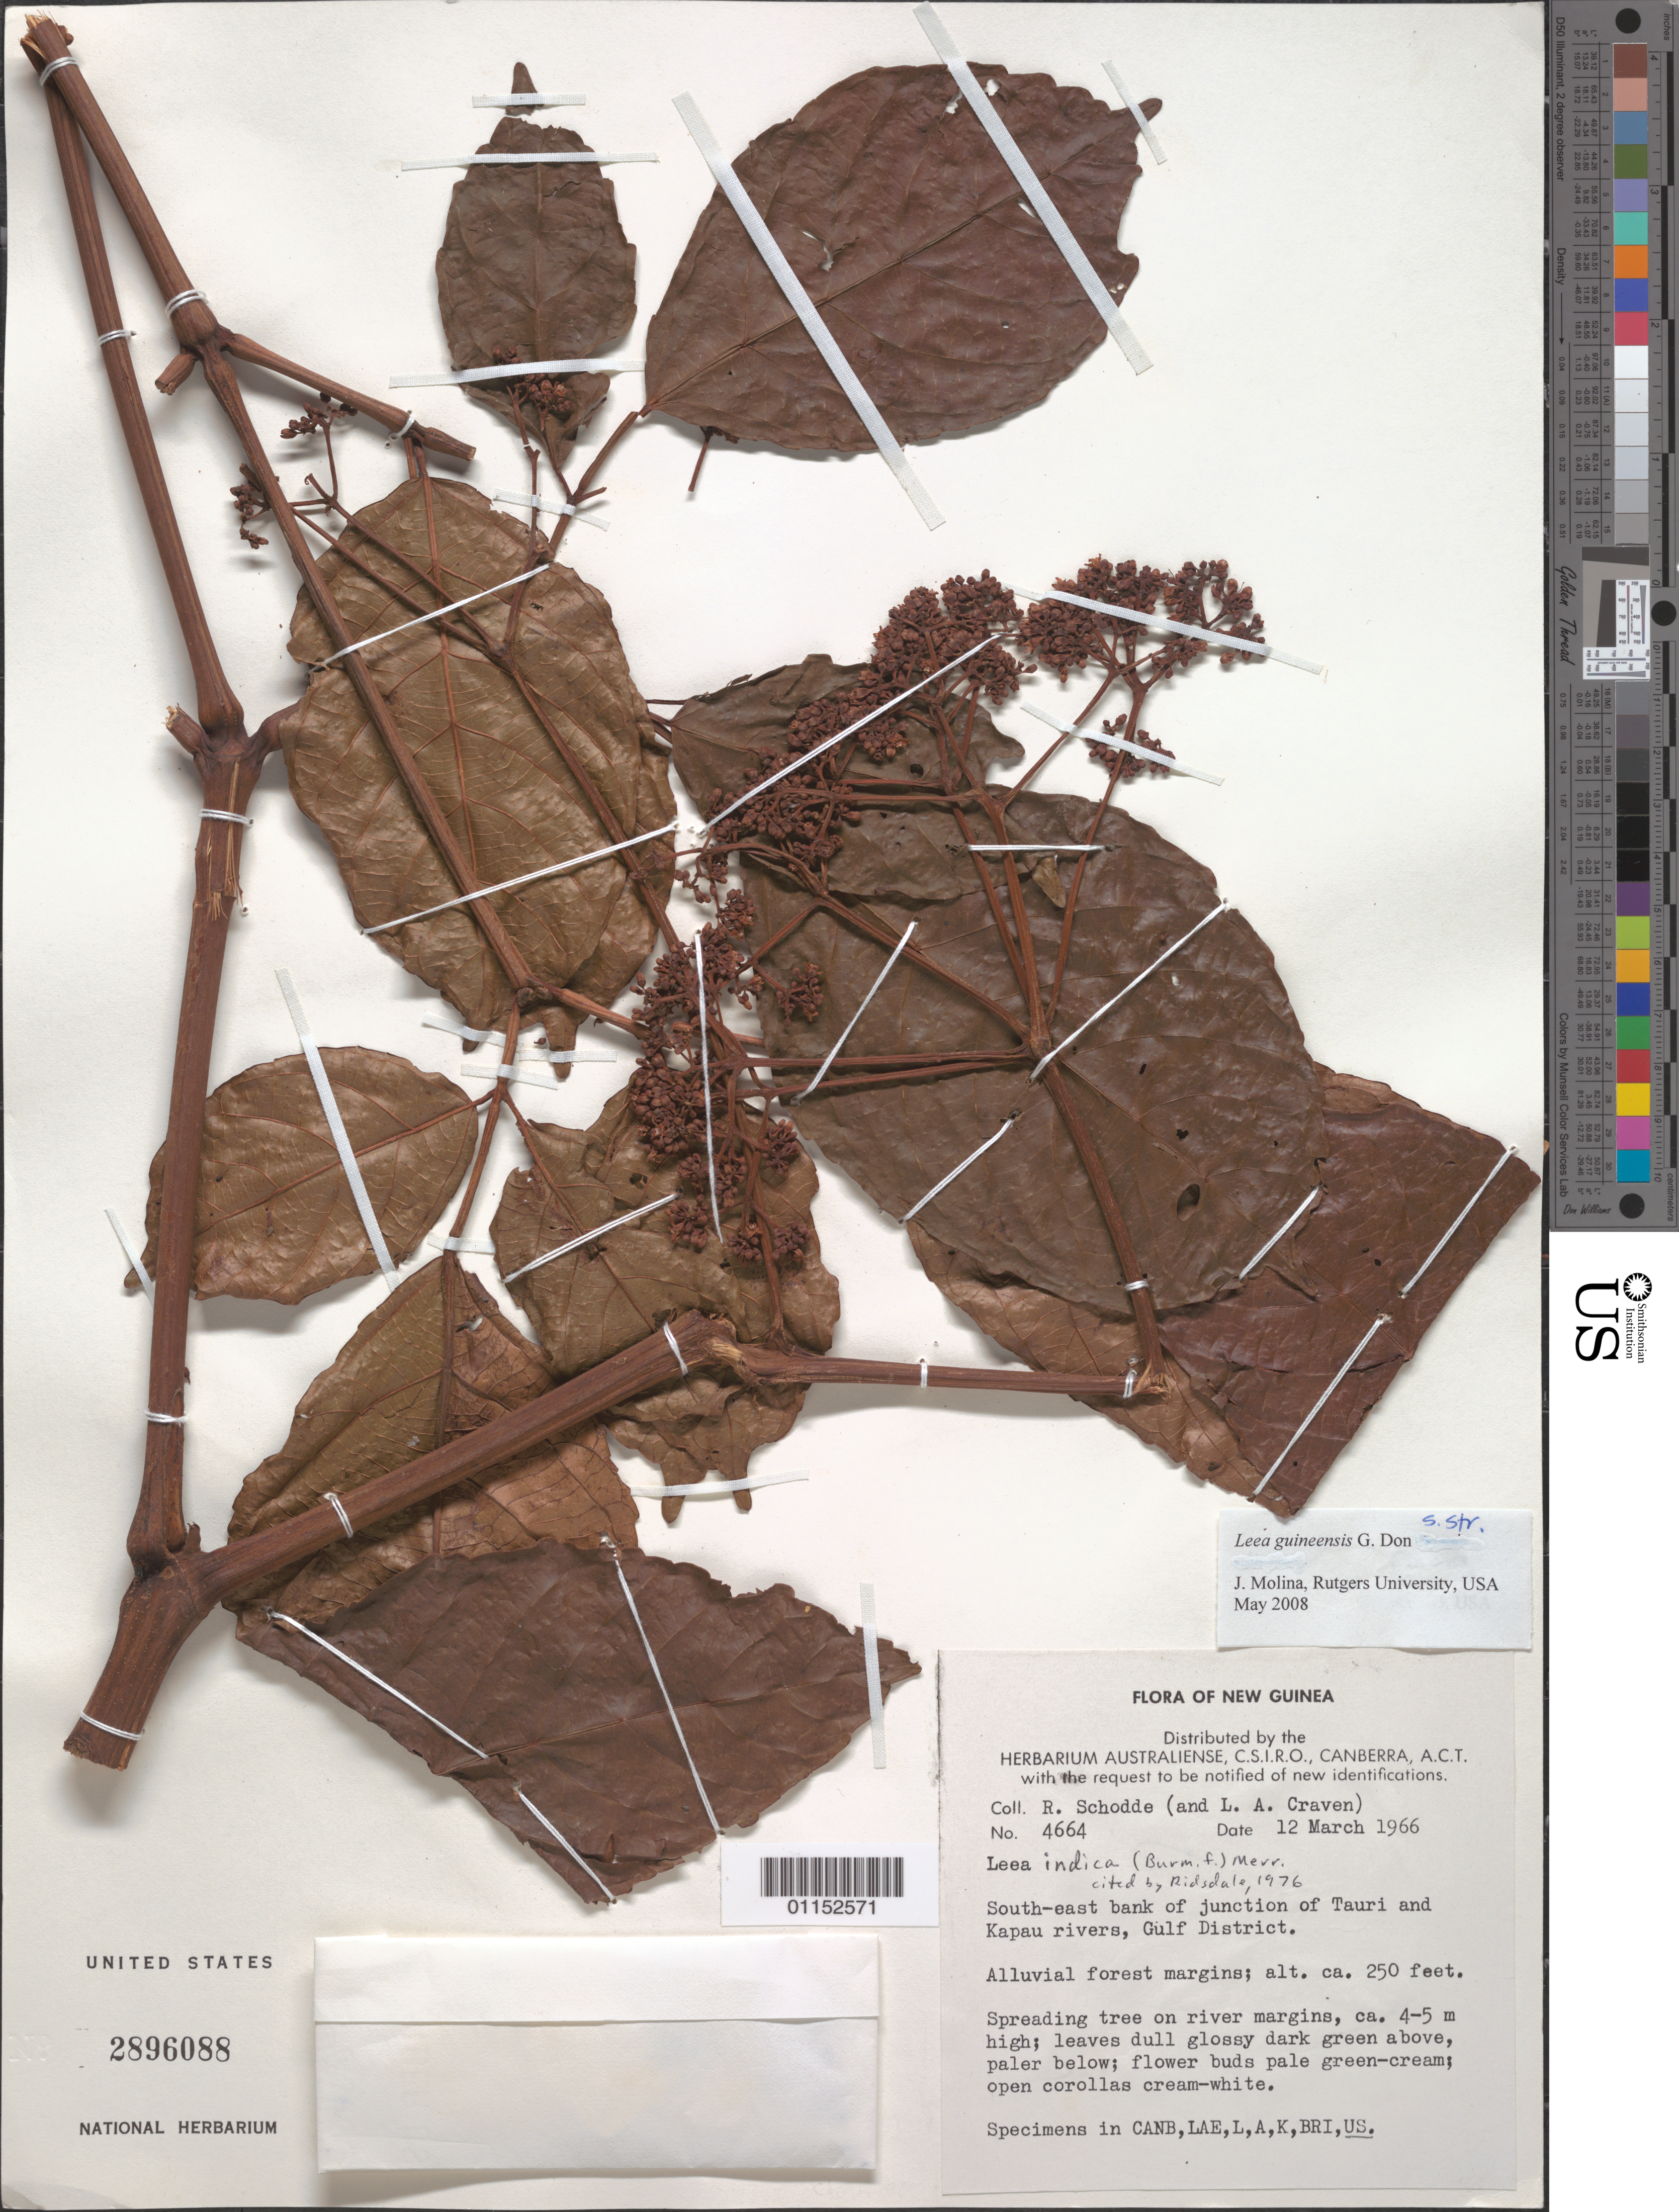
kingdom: Plantae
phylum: Tracheophyta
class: Magnoliopsida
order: Vitales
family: Vitaceae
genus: Leea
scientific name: Leea guineensis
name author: G. Don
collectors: R. Schodde & L. A. Craven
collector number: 4664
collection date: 1966-03-12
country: Papua New Guinea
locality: SE bank of junction of Tauri and Kapau rivers. Gulf Distr.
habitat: Alluvial forest margins. Spreading tree on river margins.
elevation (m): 76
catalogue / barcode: US 2896088